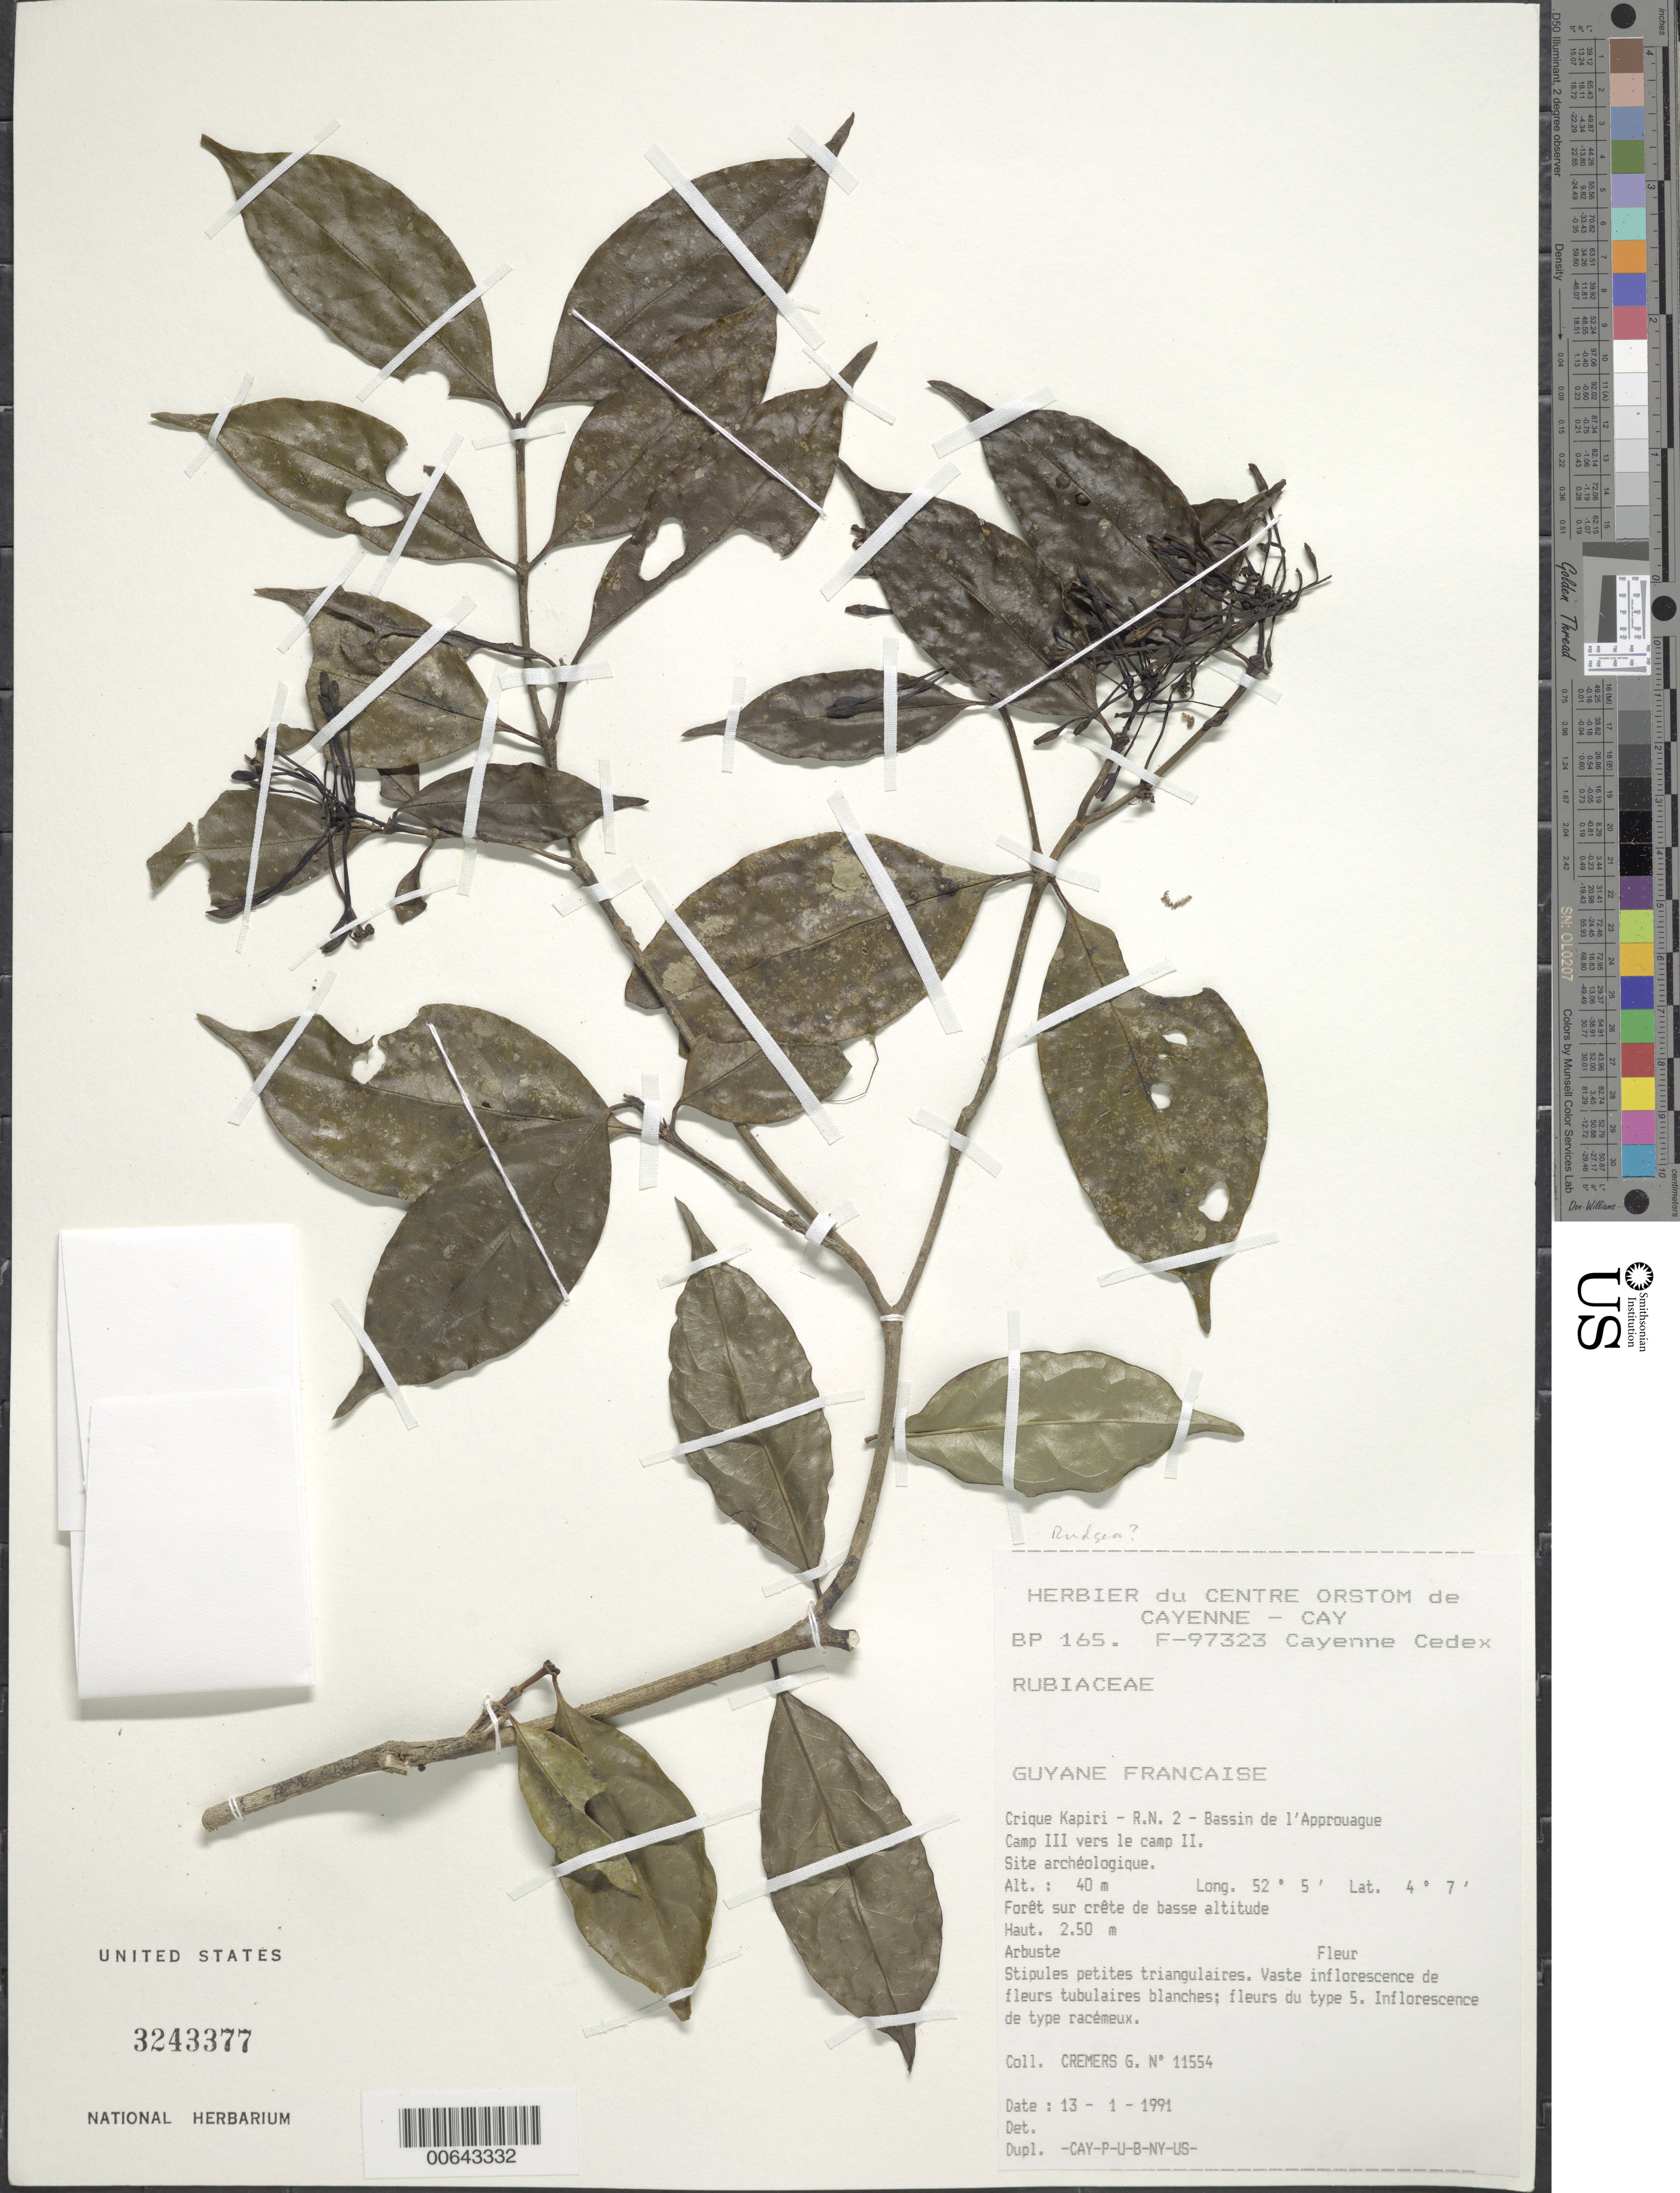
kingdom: Plantae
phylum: Tracheophyta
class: Magnoliopsida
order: Gentianales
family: Rubiaceae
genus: Rudgea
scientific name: Rudgea sp.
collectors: G. Cremers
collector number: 11554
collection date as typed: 13-Jan-91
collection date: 1991-01-13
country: French Guiana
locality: Crique Kapiri, R.N. 2, Bassin de l'Approuague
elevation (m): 40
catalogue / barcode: US 3243377